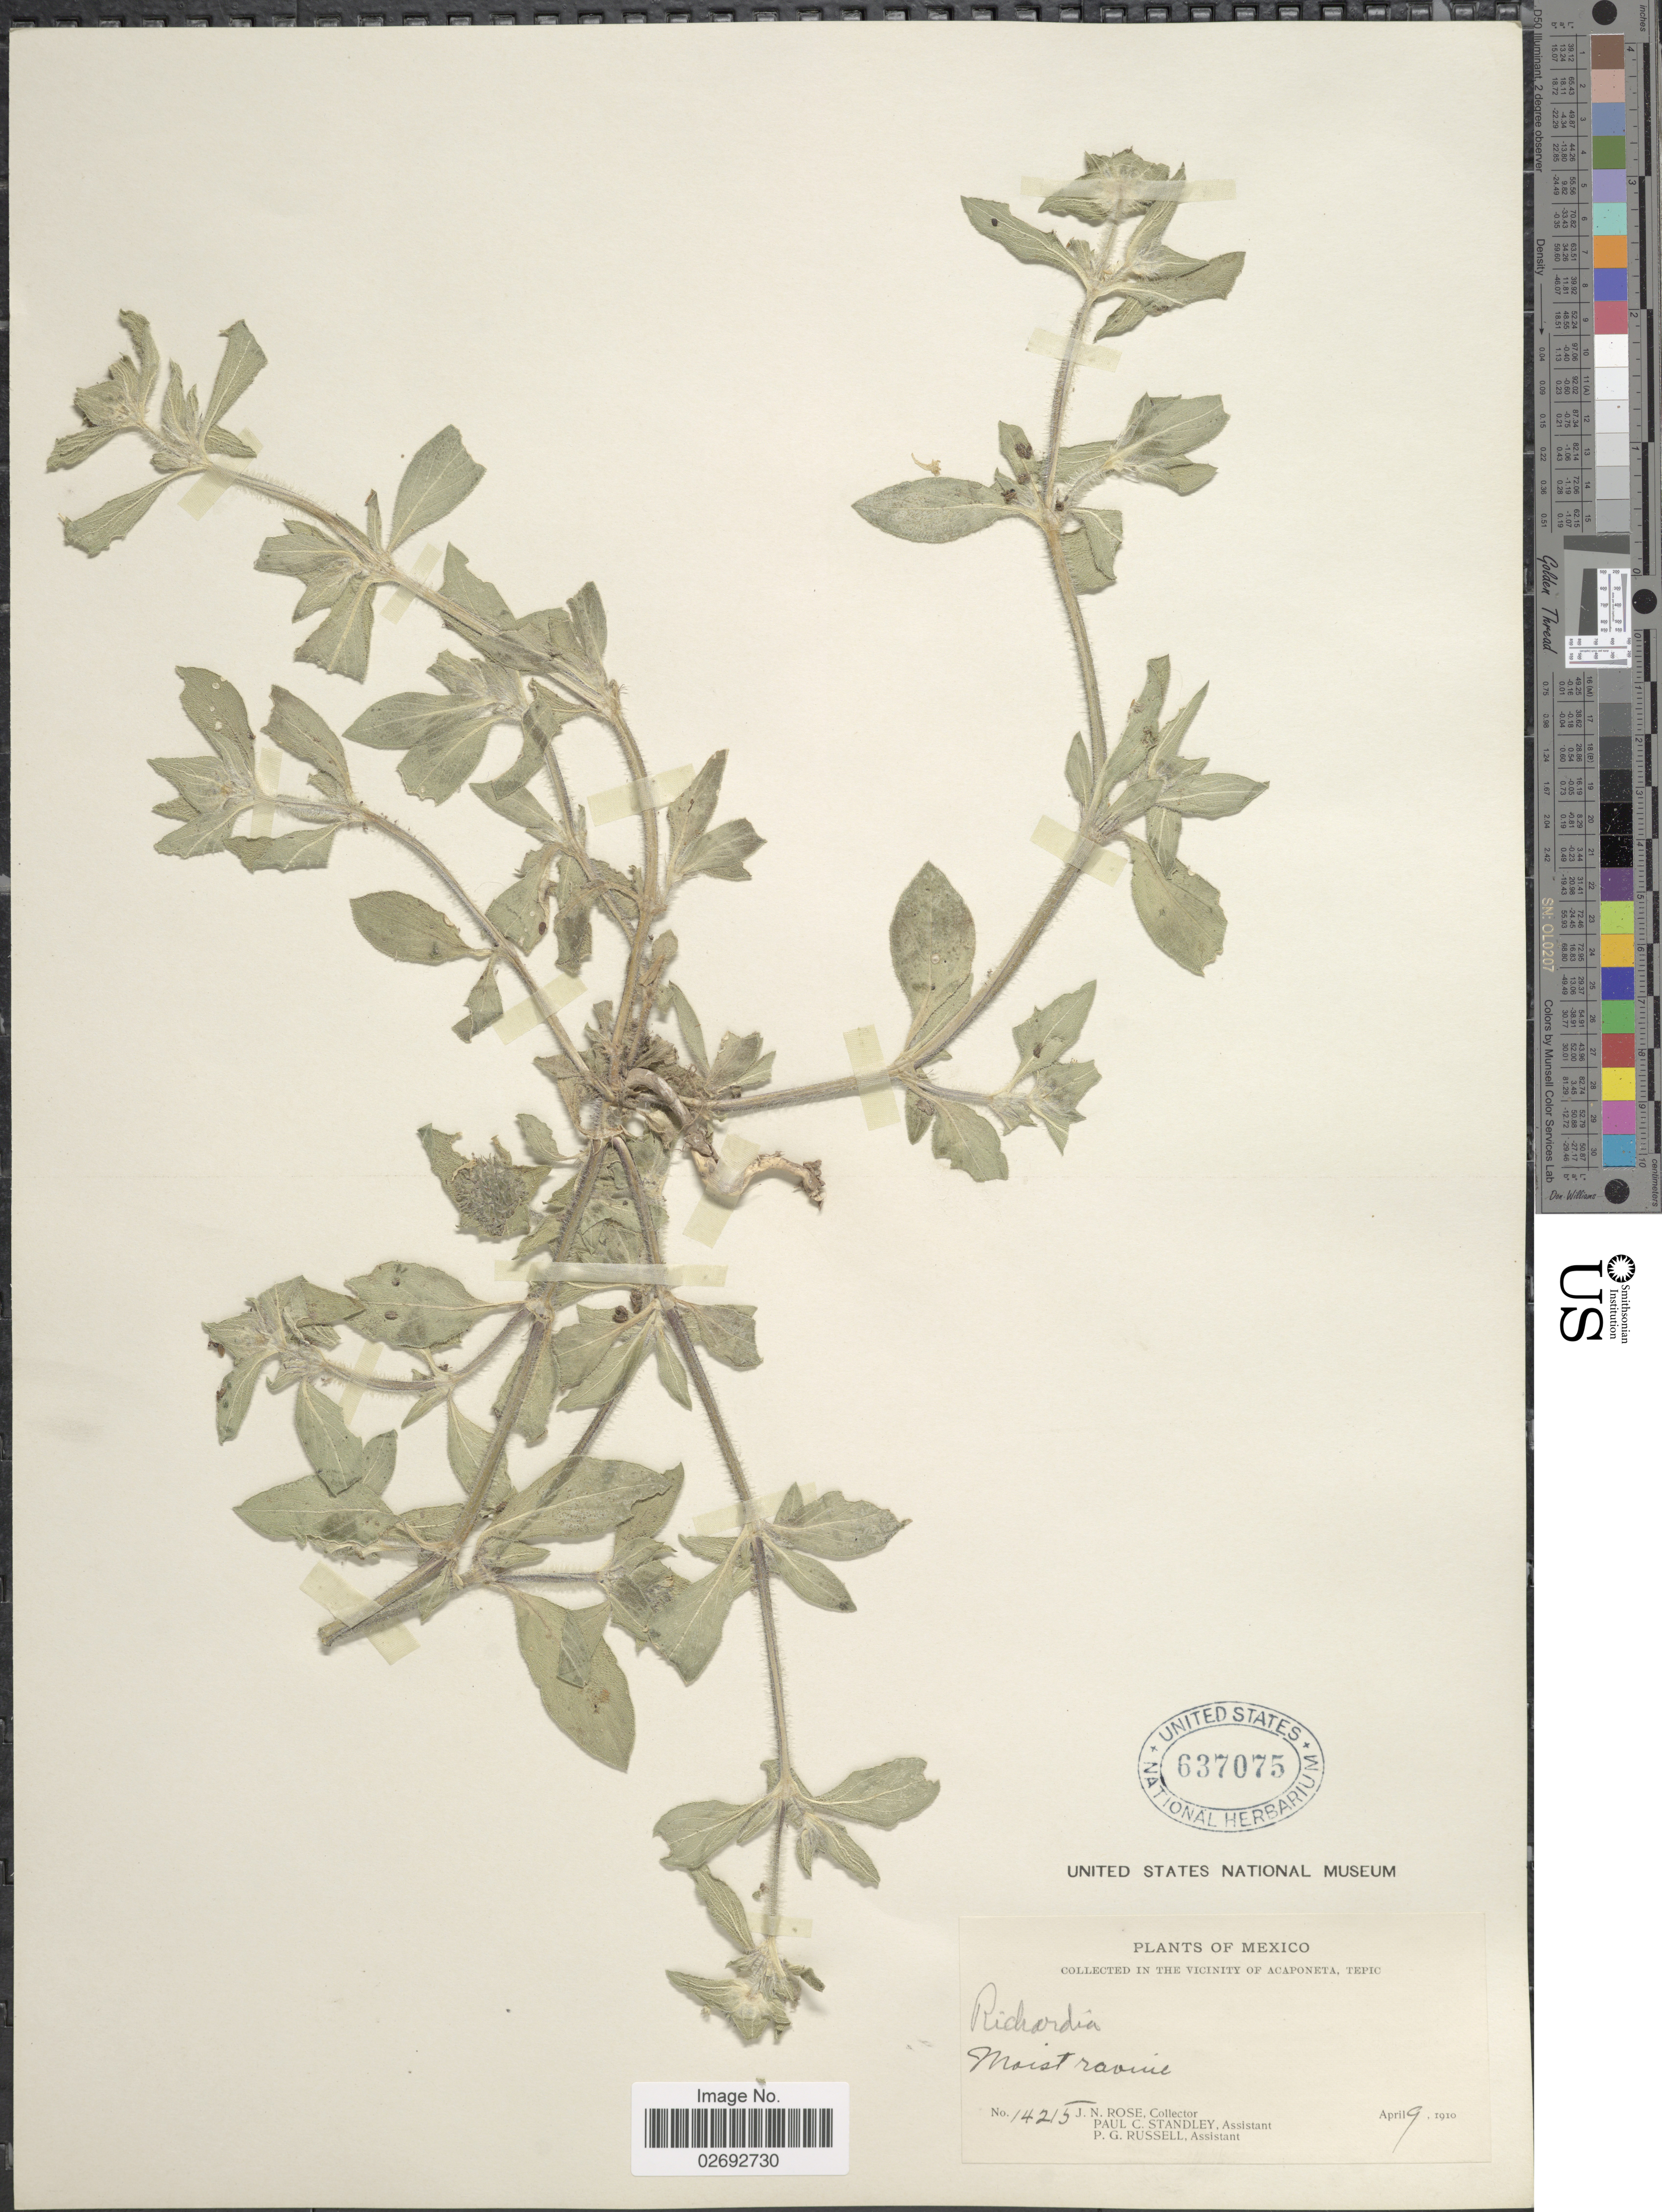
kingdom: Plantae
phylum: Tracheophyta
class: Magnoliopsida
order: Gentianales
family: Rubiaceae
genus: Richardia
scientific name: Richardia scabra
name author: L.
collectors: J. N. Rose, P. C. Standley & P. G. Russell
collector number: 14215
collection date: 1910-04-09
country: Mexico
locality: In the vicinity of Acaponeta, Tepic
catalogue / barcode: US 637075